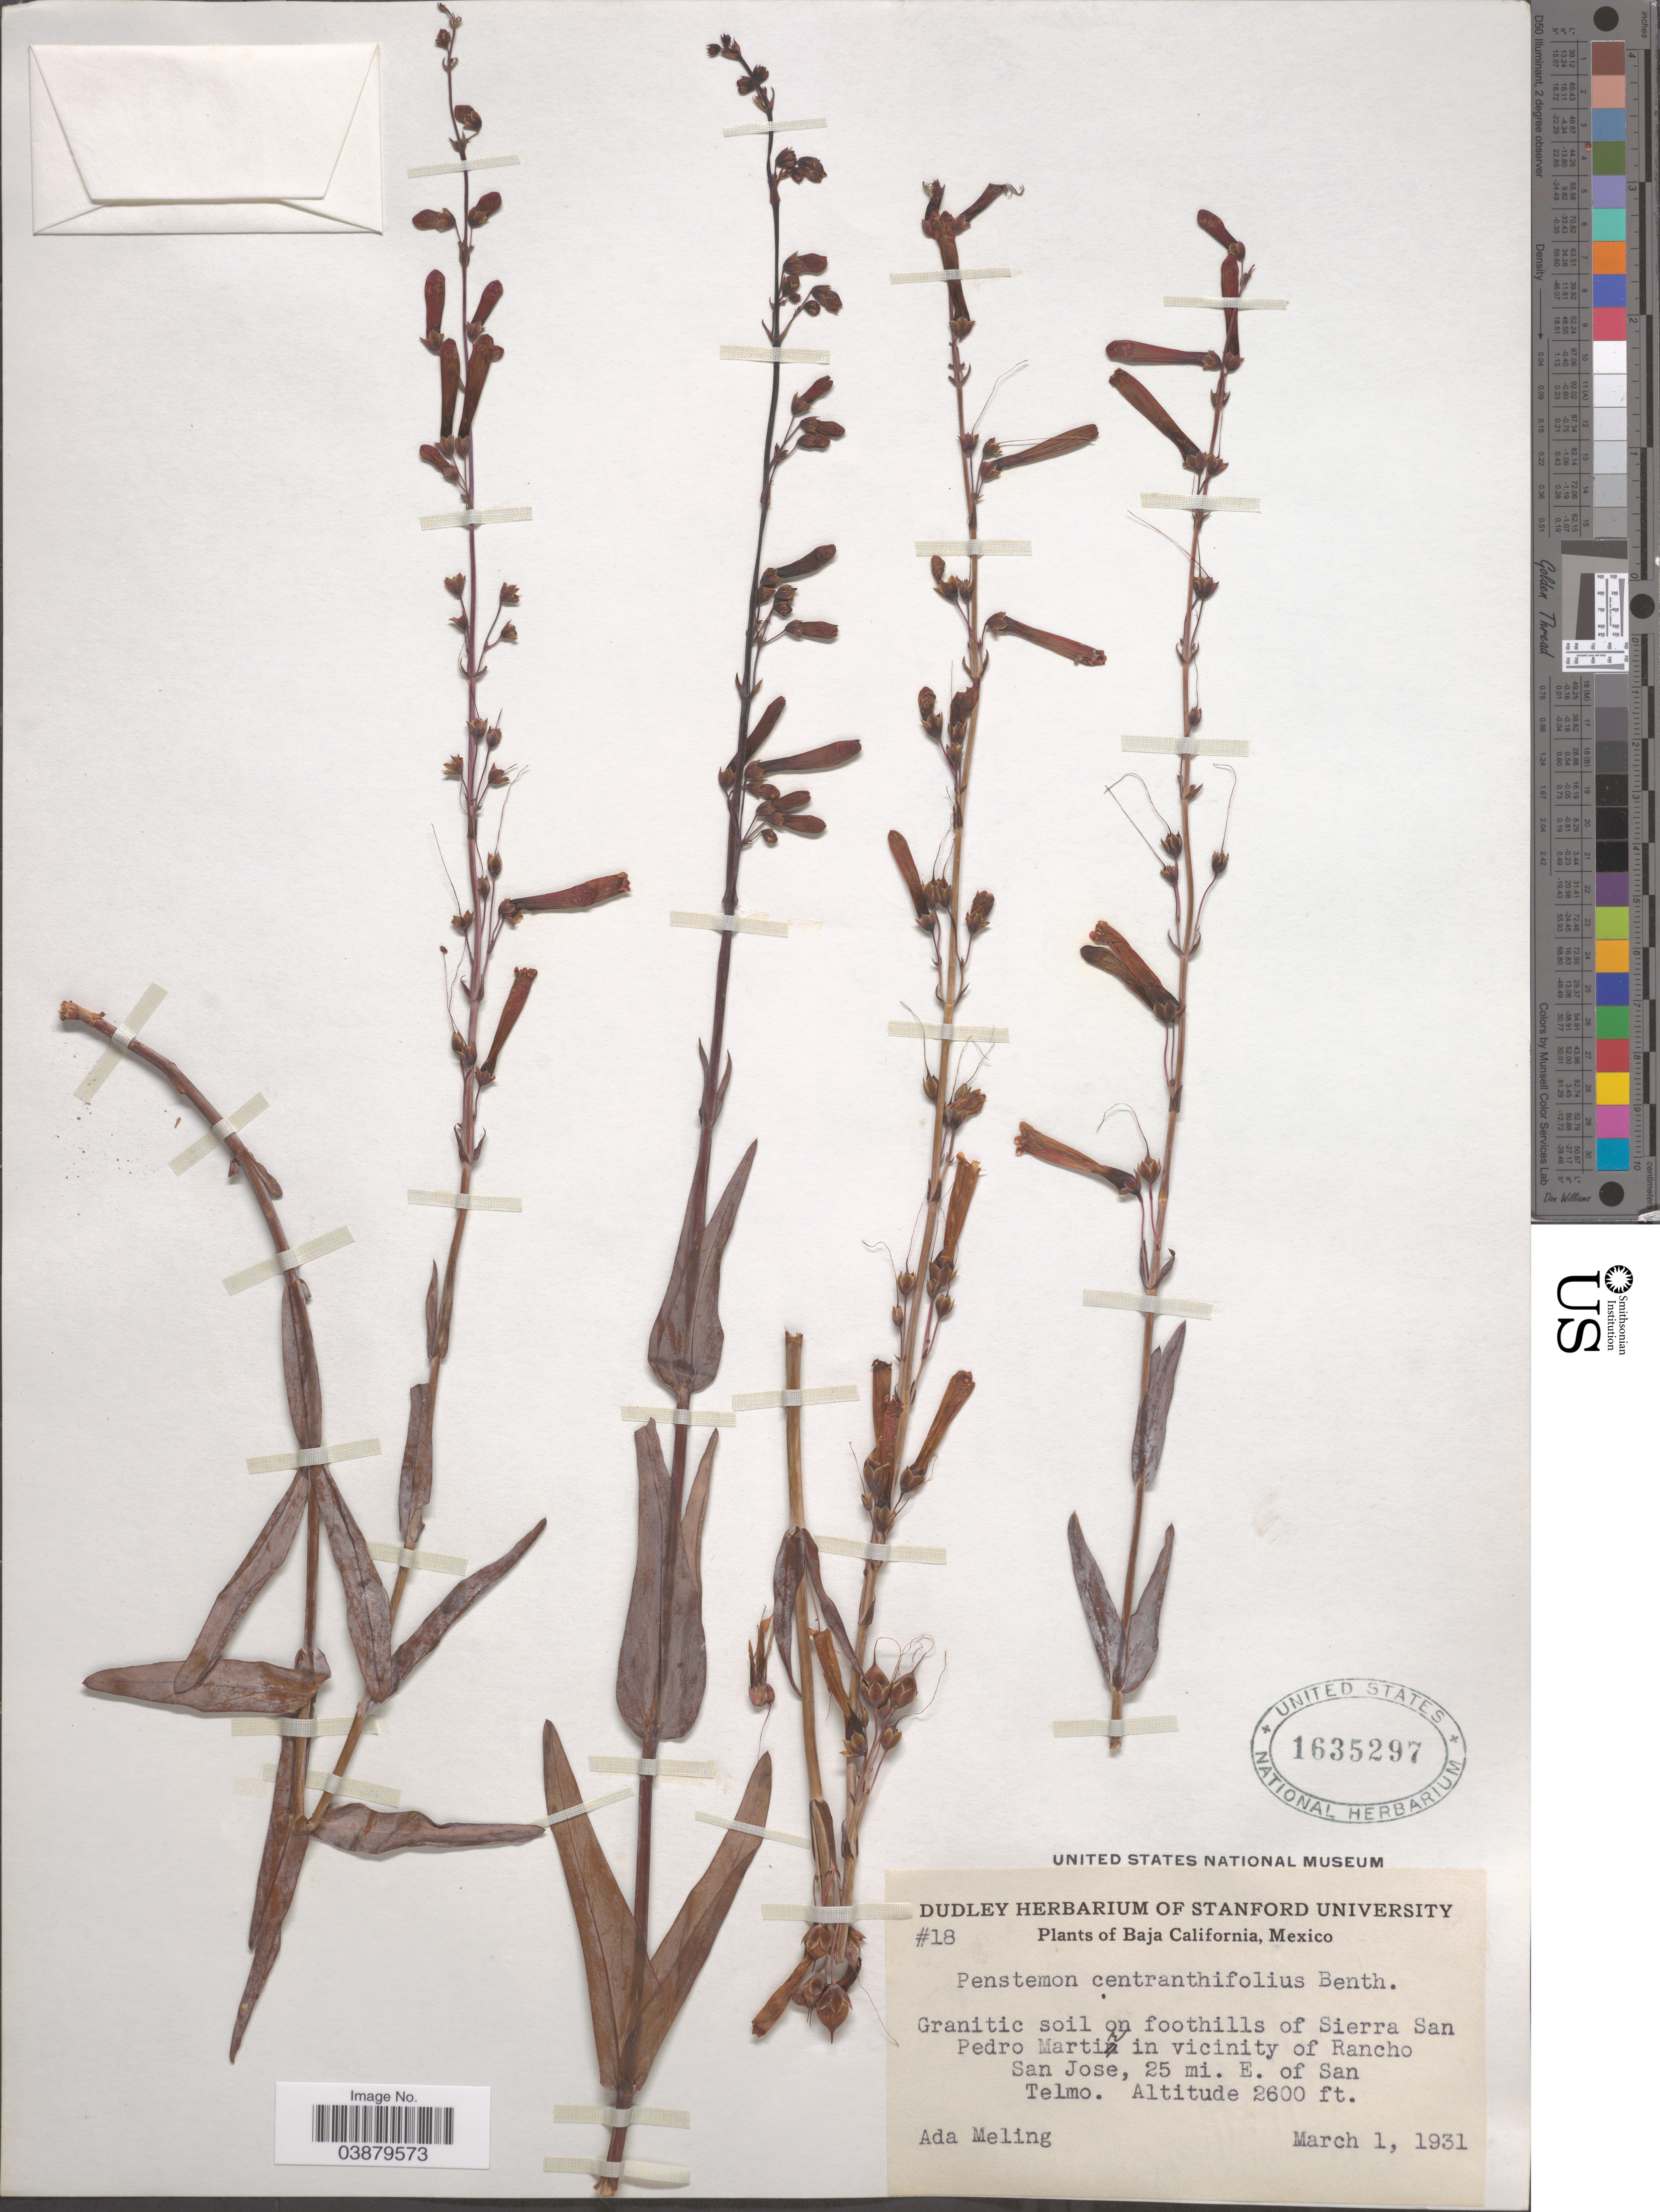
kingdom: Plantae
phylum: Tracheophyta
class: Magnoliopsida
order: Lamiales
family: Plantaginaceae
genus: Penstemon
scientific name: Penstemon centranthifolius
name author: Benth.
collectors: A. Meling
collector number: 18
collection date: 1931-03-01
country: Mexico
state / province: Baja California Norte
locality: Granitic soil on foothills of Sierra San Pedro Martir in vicinity of Rancho San Jose, 25 mi. E. of San Telmo.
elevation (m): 792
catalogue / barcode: US 1635297